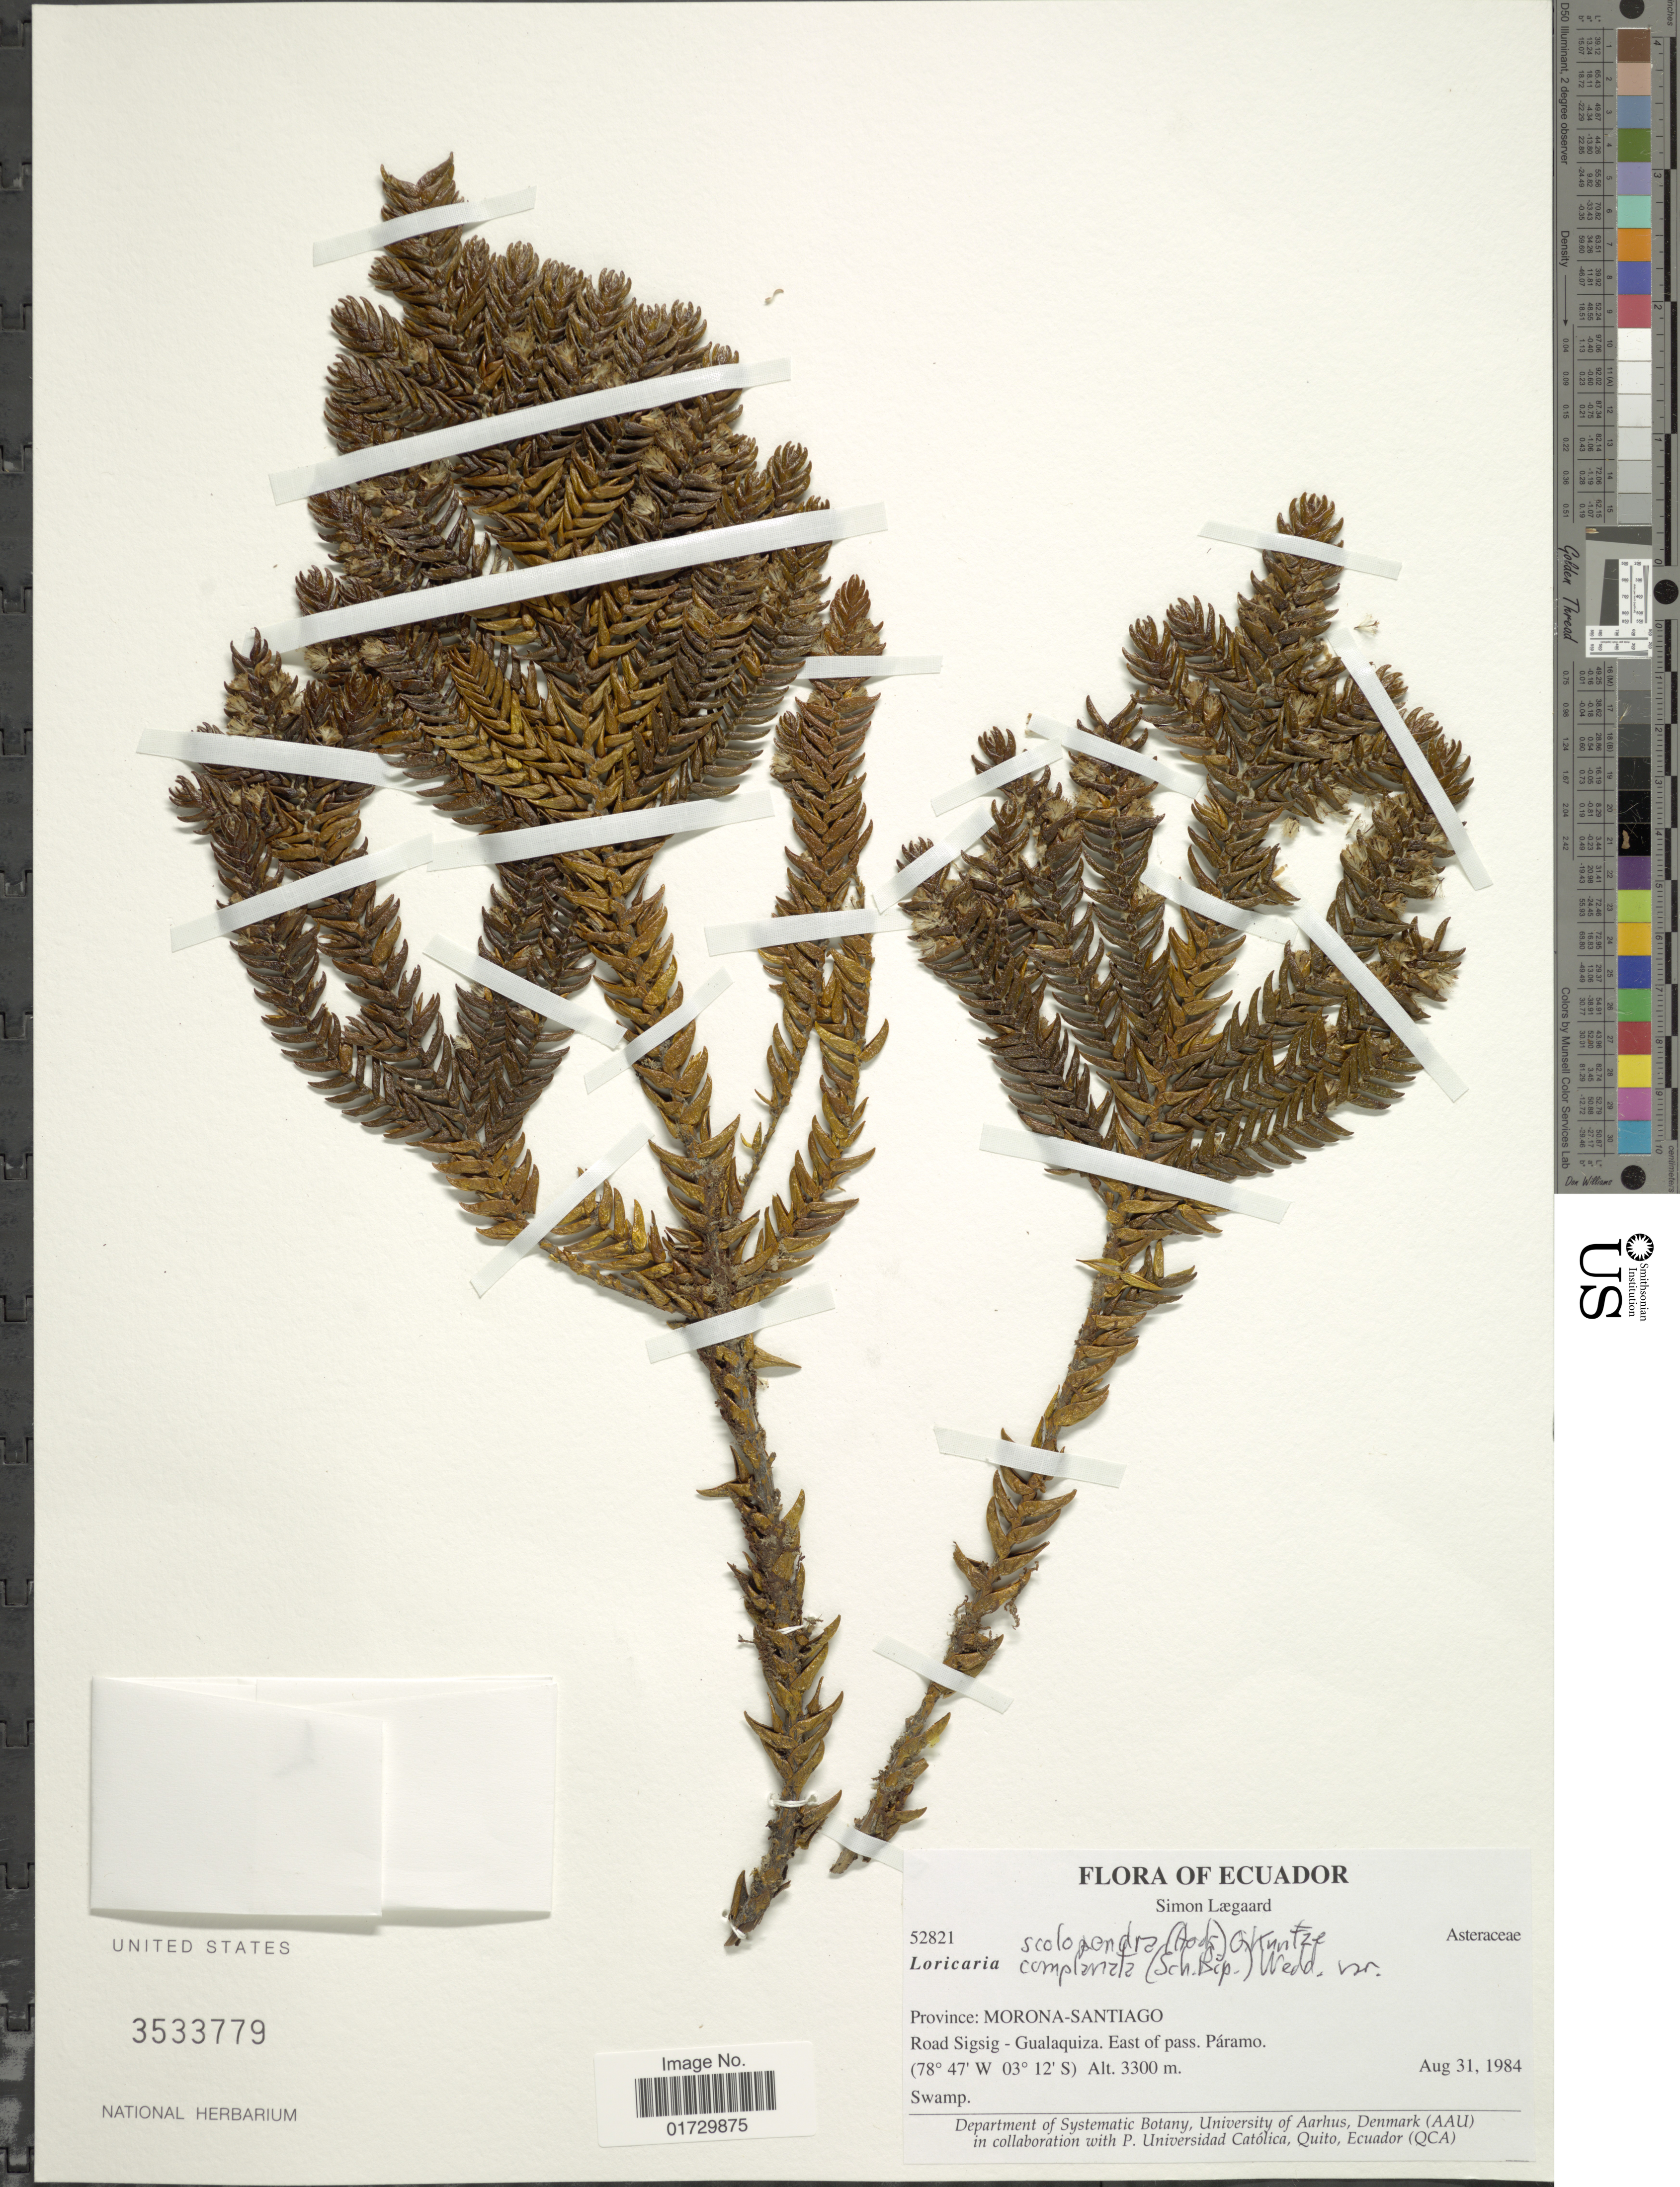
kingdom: Plantae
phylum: Tracheophyta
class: Magnoliopsida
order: Asterales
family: Asteraceae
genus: Loricaria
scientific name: Loricaria scolopendra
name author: (Hook.) Kuntze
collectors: S. Lægaard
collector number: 52821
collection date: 1984-08-31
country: Ecuador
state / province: Morona-Santiago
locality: Road Sigsig-Gualaquiza. East of pass. Paramo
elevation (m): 3300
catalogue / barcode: US 3533779